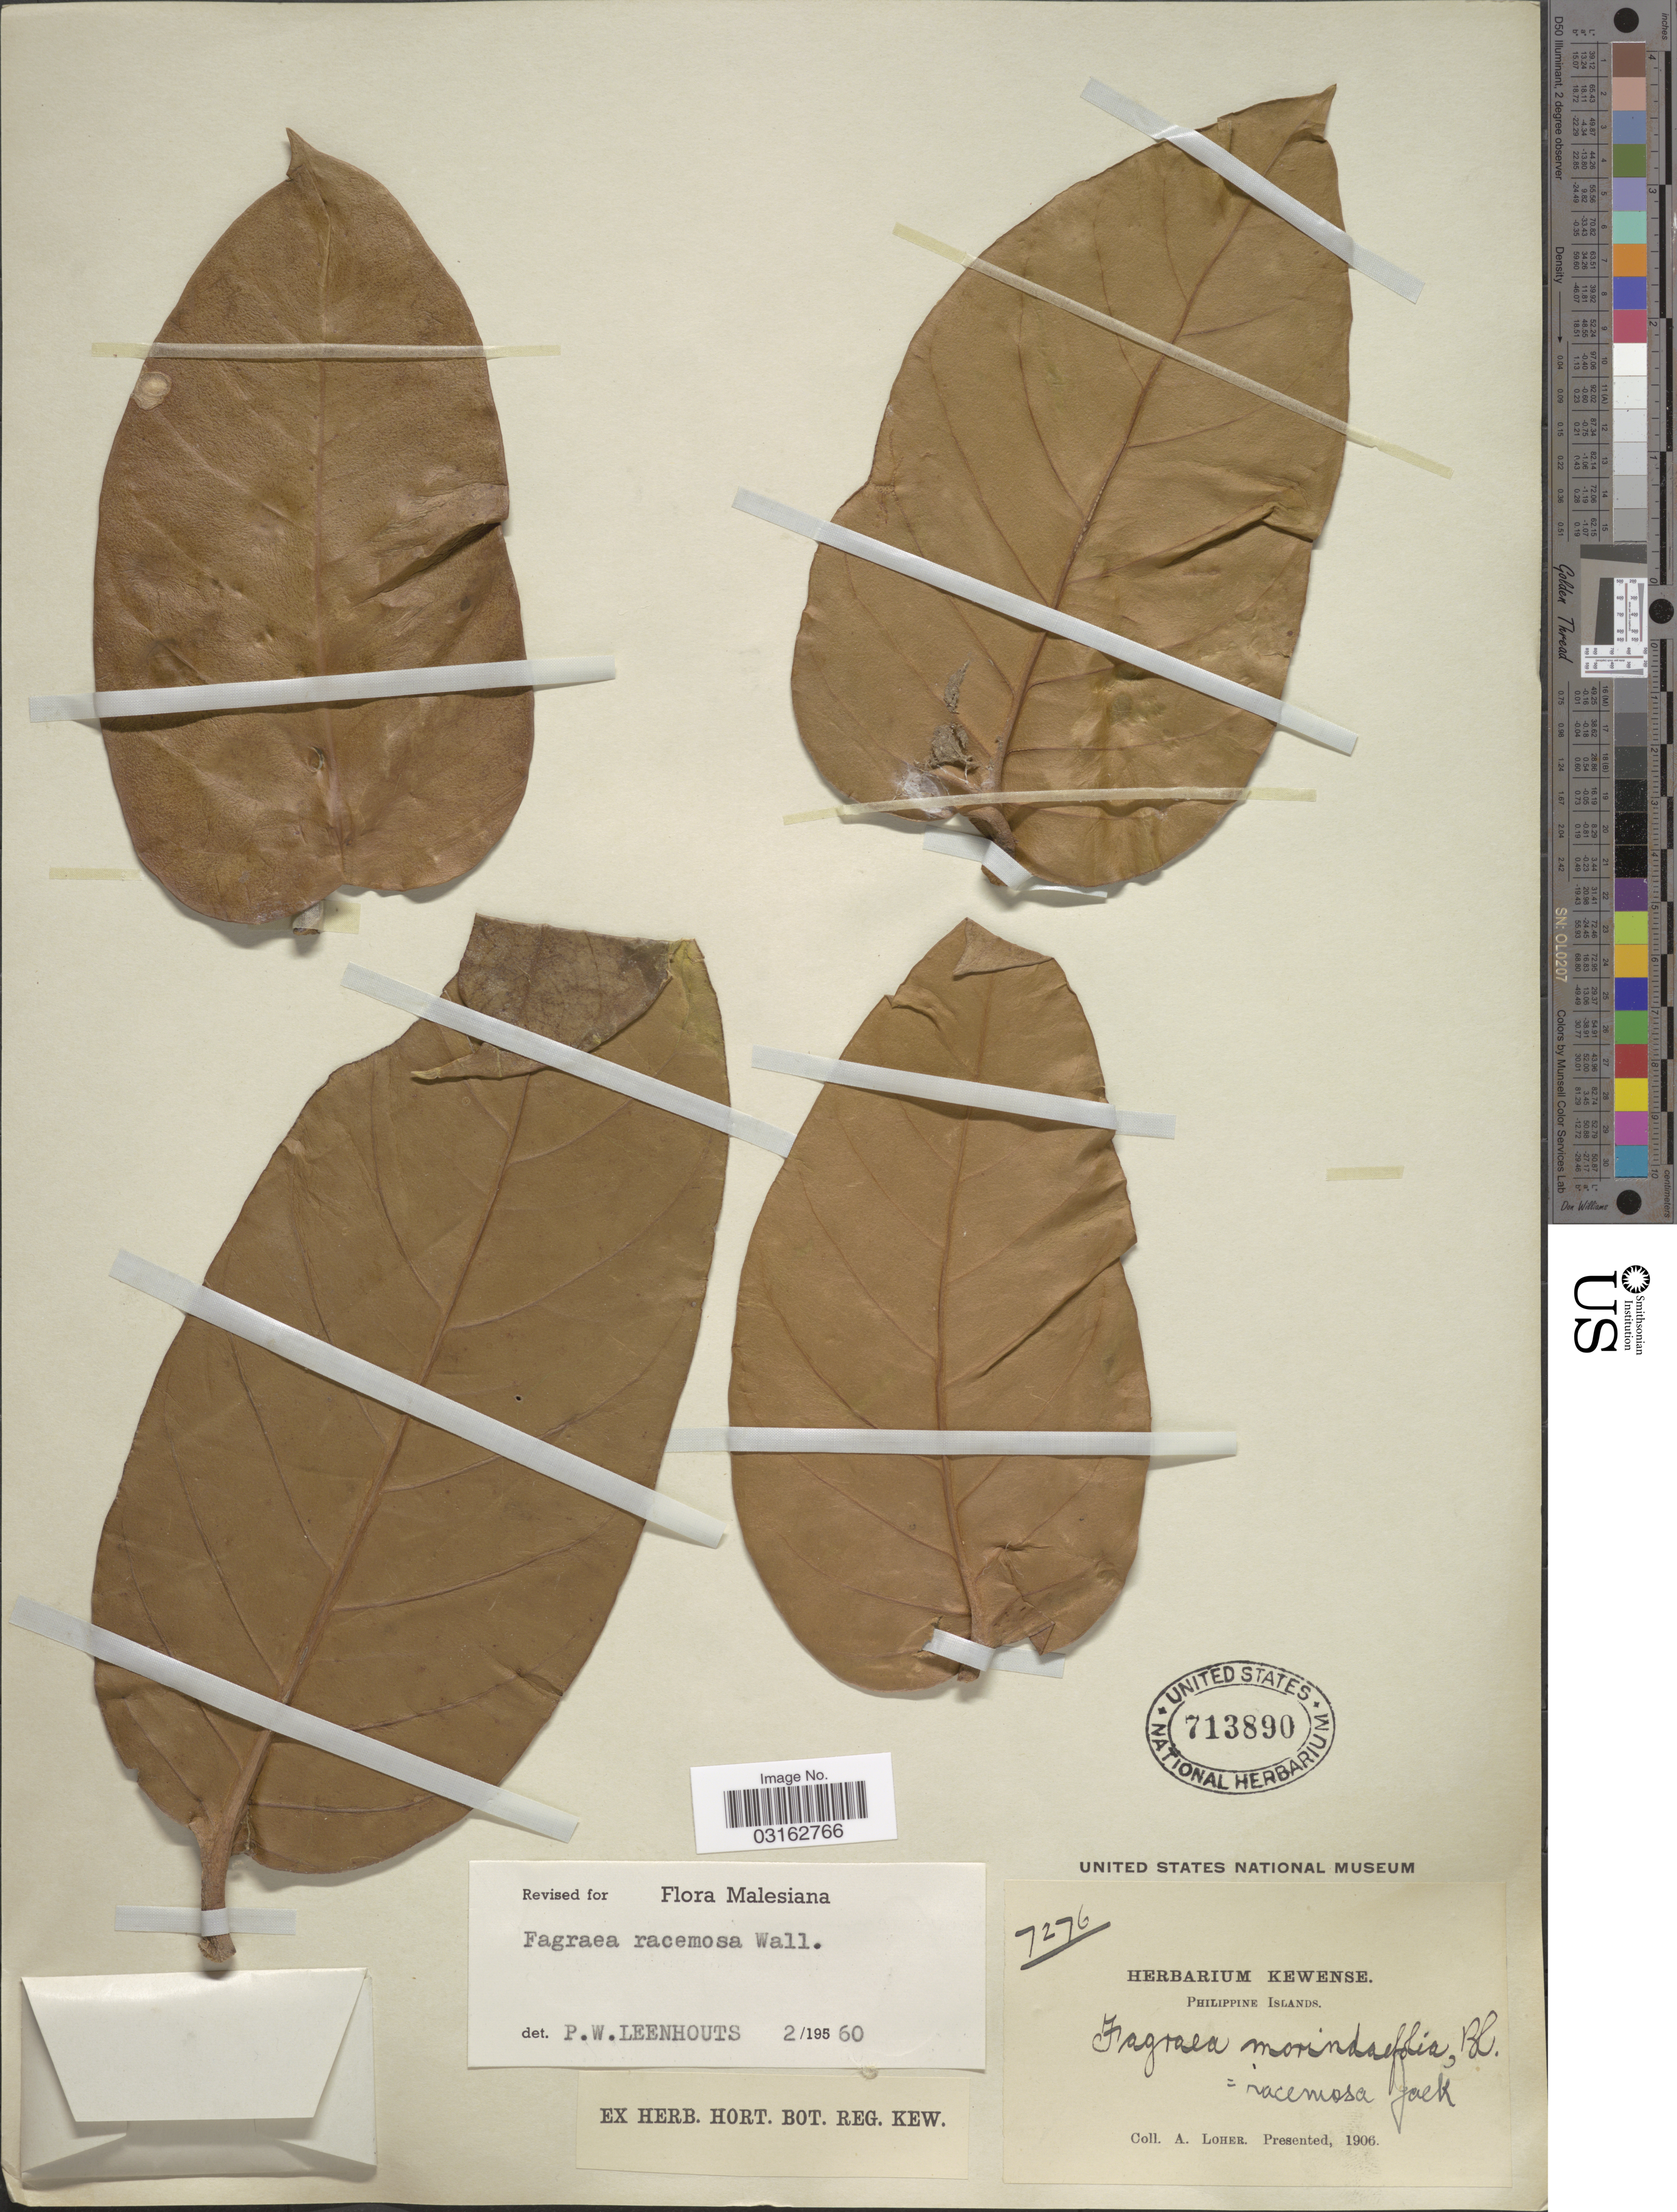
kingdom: Plantae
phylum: Tracheophyta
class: Magnoliopsida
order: Gentianales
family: Gentianaceae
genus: Fagraea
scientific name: Fagraea racemosa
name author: Jack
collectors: A. Loher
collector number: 7276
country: Philippines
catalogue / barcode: US 713890